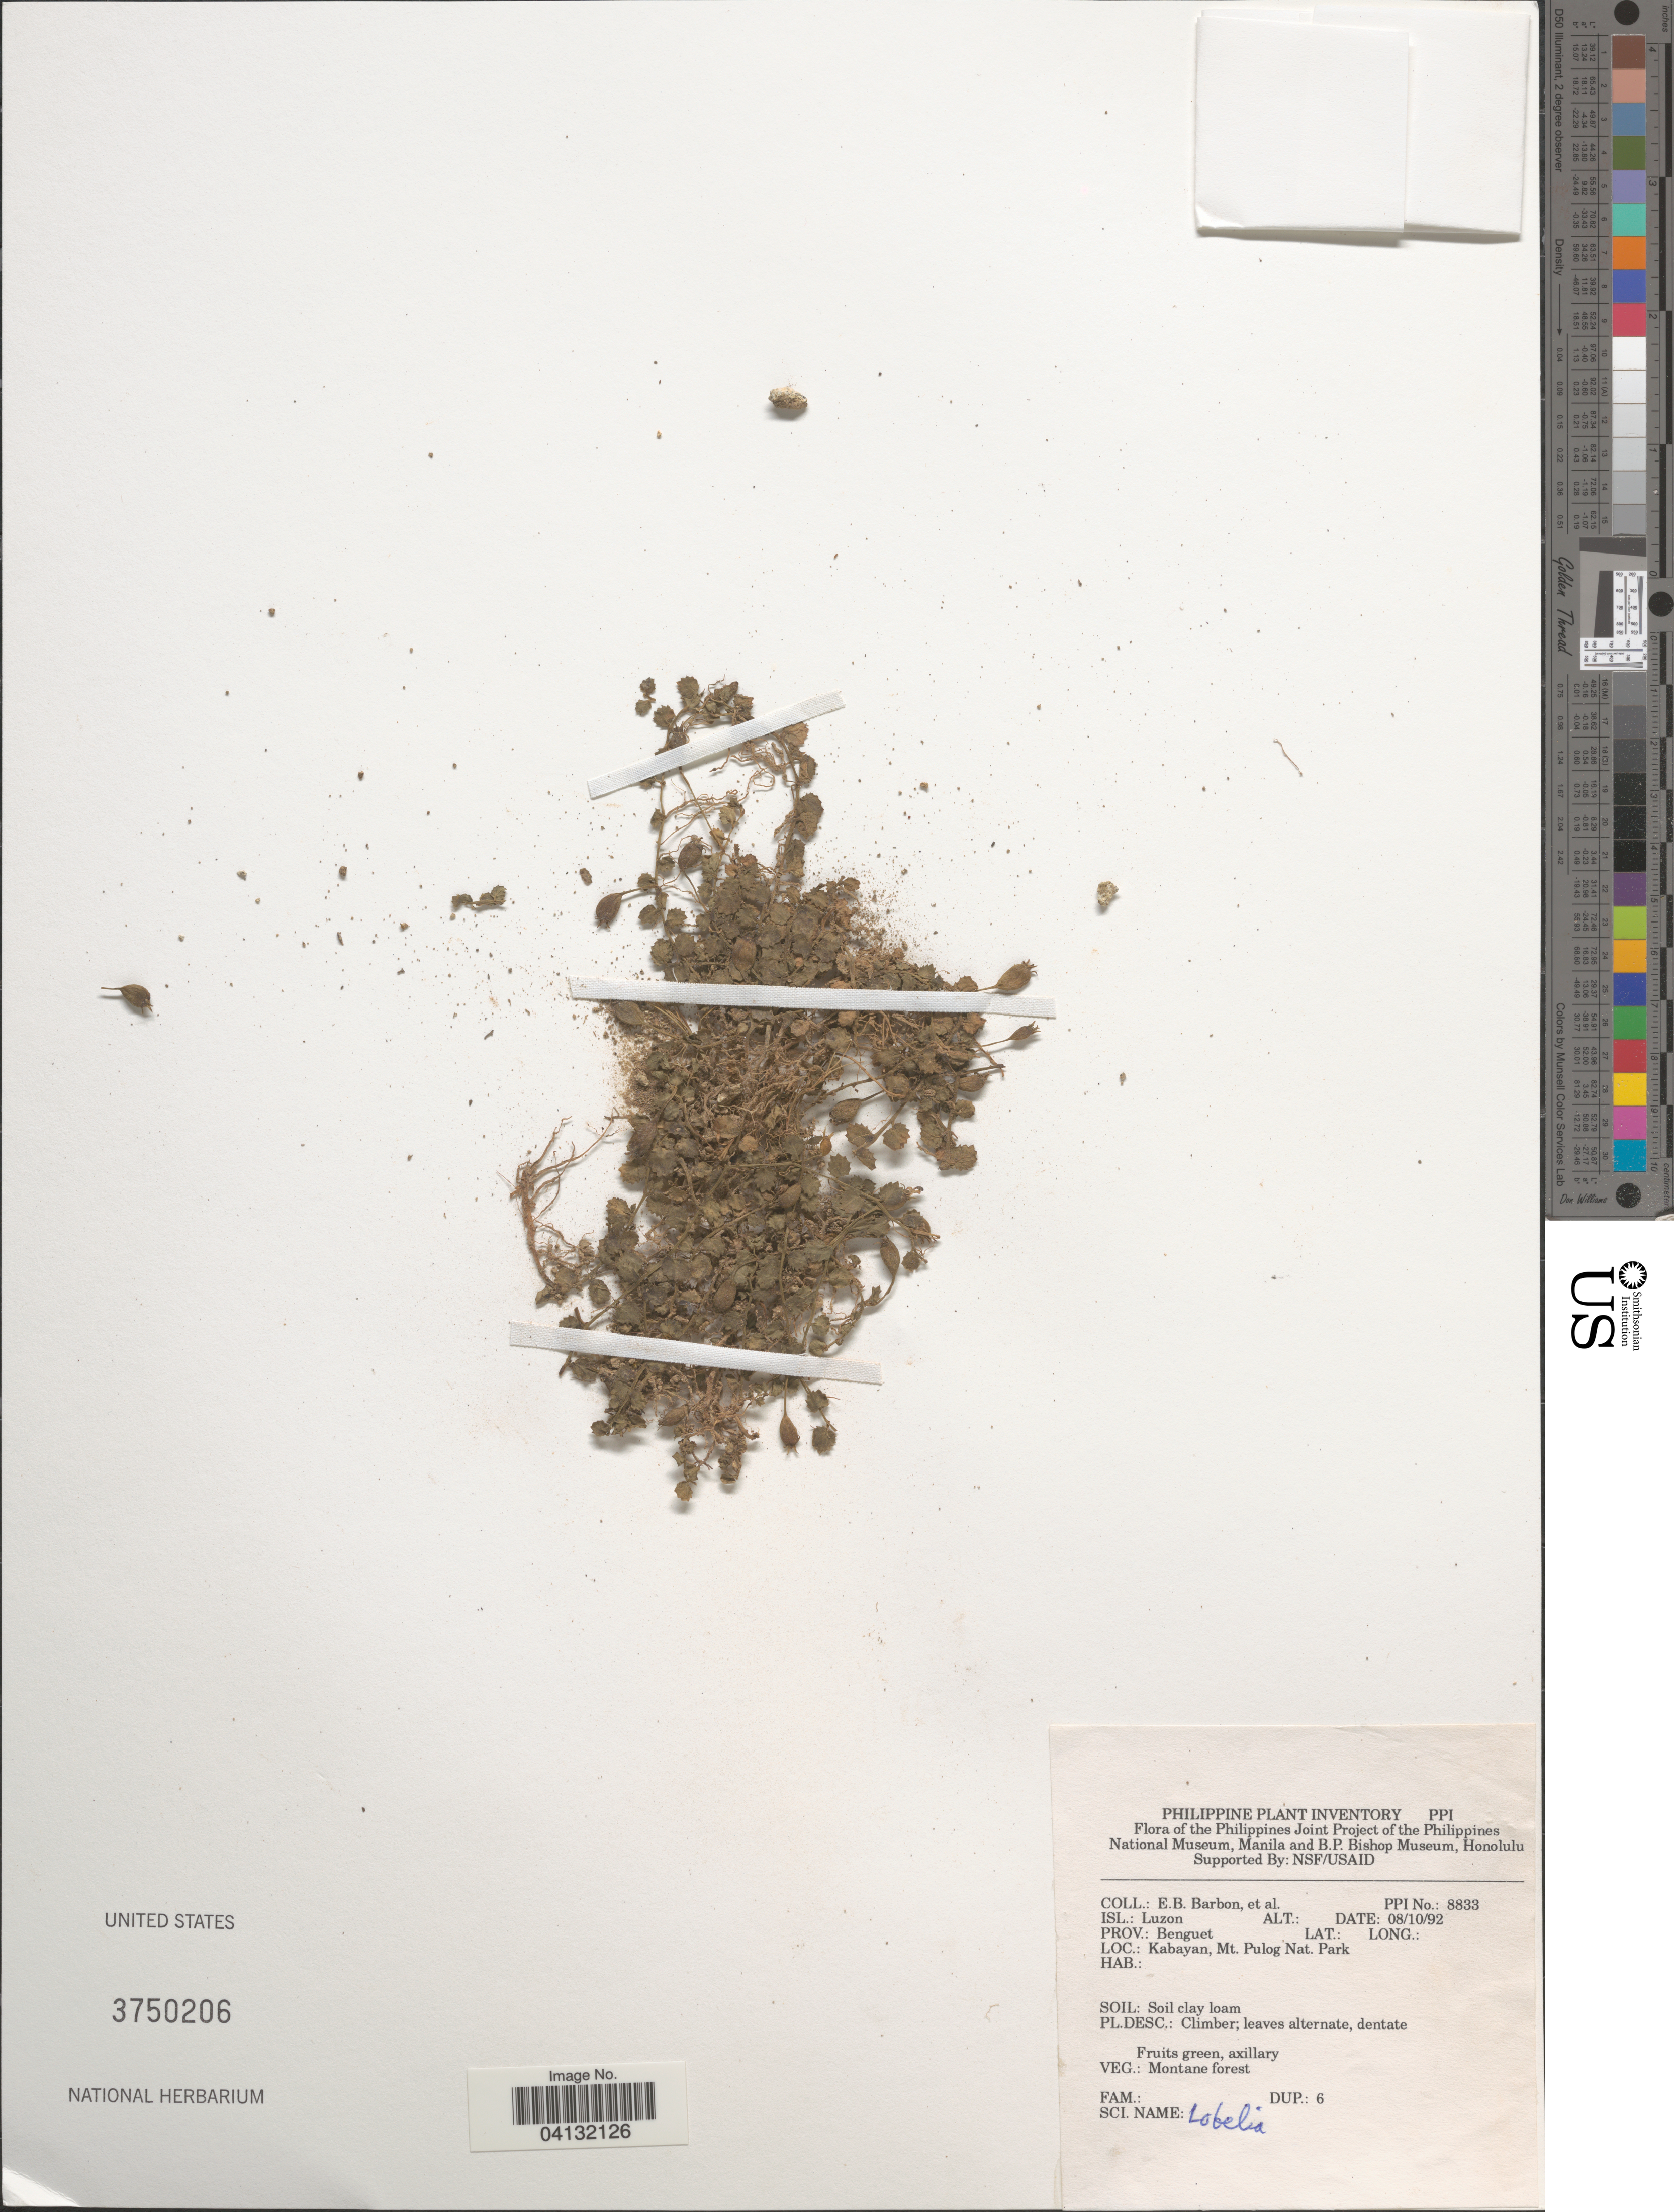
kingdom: Plantae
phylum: Tracheophyta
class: Magnoliopsida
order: Asterales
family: Campanulaceae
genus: Lobelia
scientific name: Lobelia sp.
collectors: E. Barbon & et al.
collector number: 8833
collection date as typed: Transcribed d/m/y: 8/10/92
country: Philippines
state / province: Cordillera (Administrative Region)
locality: Isl.: Luzon. Prov.: Benguet. Kabayan, Mt. Pulog Nat. Park.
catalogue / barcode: US 3750206